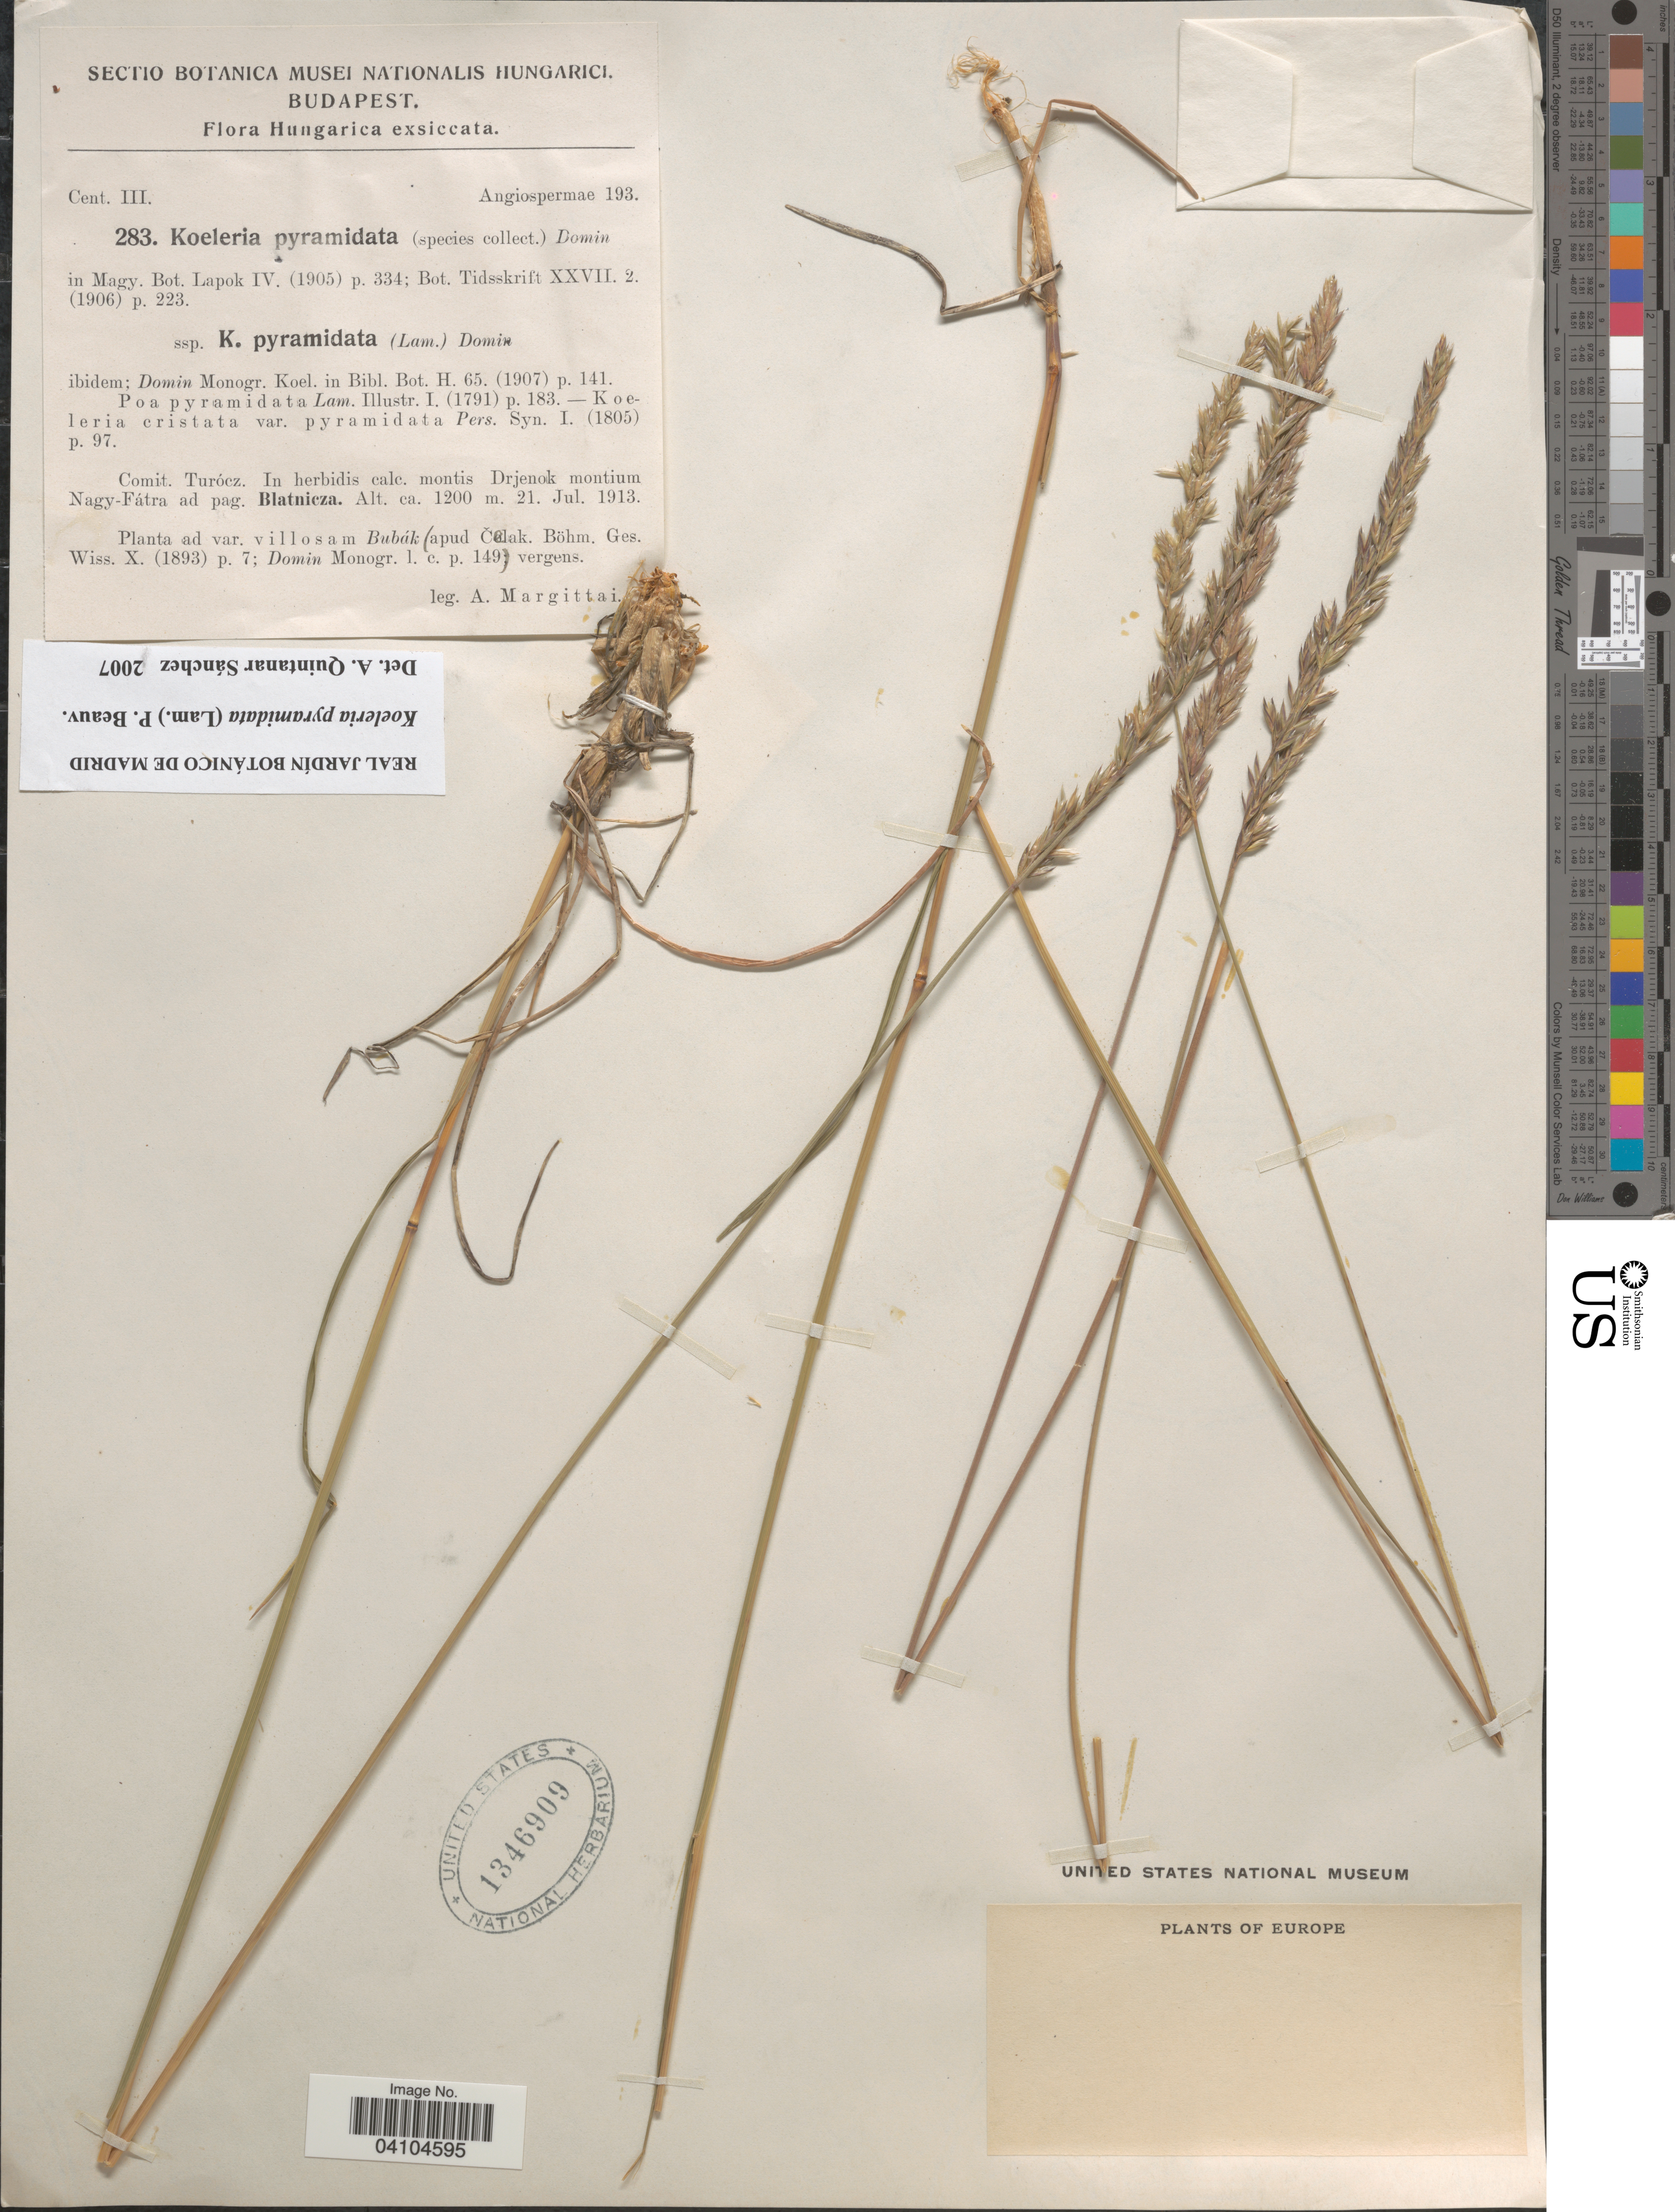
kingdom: Plantae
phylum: Tracheophyta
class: Liliopsida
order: Poales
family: Poaceae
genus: Koeleria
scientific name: Koeleria pyramidata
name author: (Lam.) P. Beauv.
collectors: A. Margittai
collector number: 283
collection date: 1913-07-21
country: Hungary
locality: Comit. Turócz. In heribidis calc. montis Drjenok monitum Nagy-Fátra ad pag. Blatnicza.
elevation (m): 1200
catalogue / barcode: US 1346909